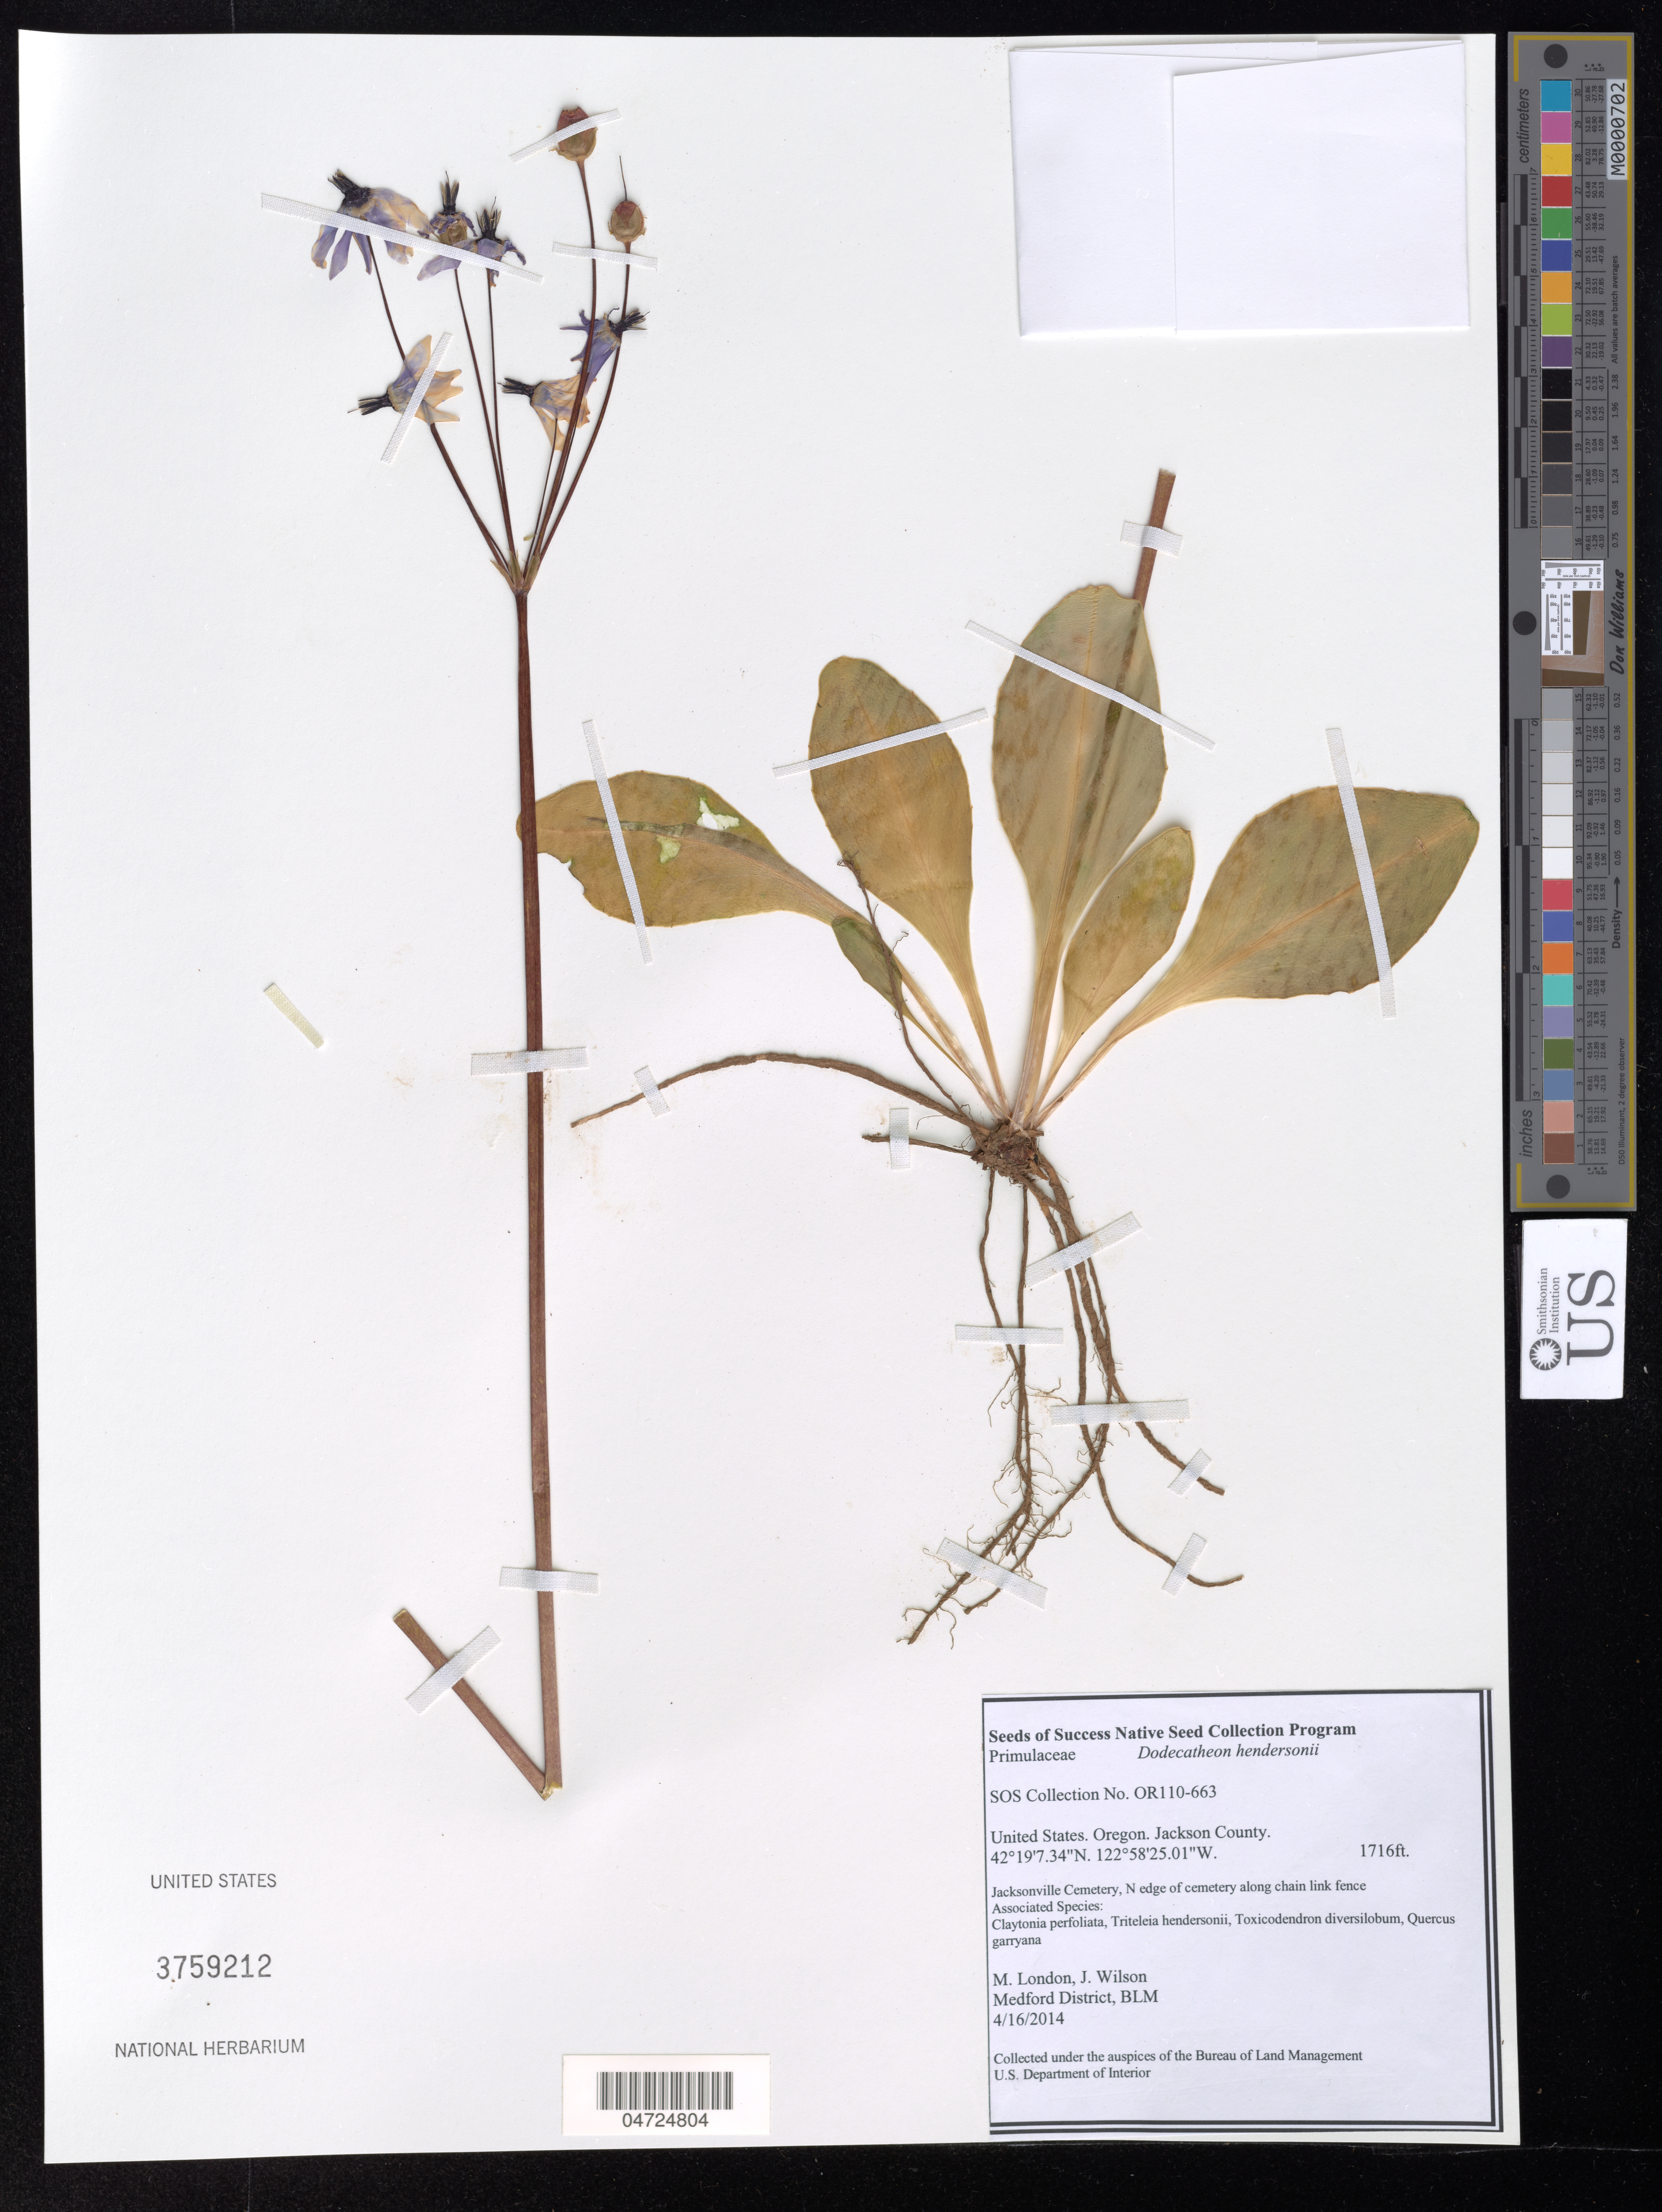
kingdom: Plantae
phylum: Tracheophyta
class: Magnoliopsida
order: Ericales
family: Primulaceae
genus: Dodecatheon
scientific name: Dodecatheon hendersonii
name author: A. Gray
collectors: M. London & J. Wilson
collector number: OR110-663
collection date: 2014-04-16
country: United States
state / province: Oregon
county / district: Jackson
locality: Jackson County. Jacksonville Cemetery, N edge of cemetery along chain link fence.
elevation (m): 523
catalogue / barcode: US 3759212